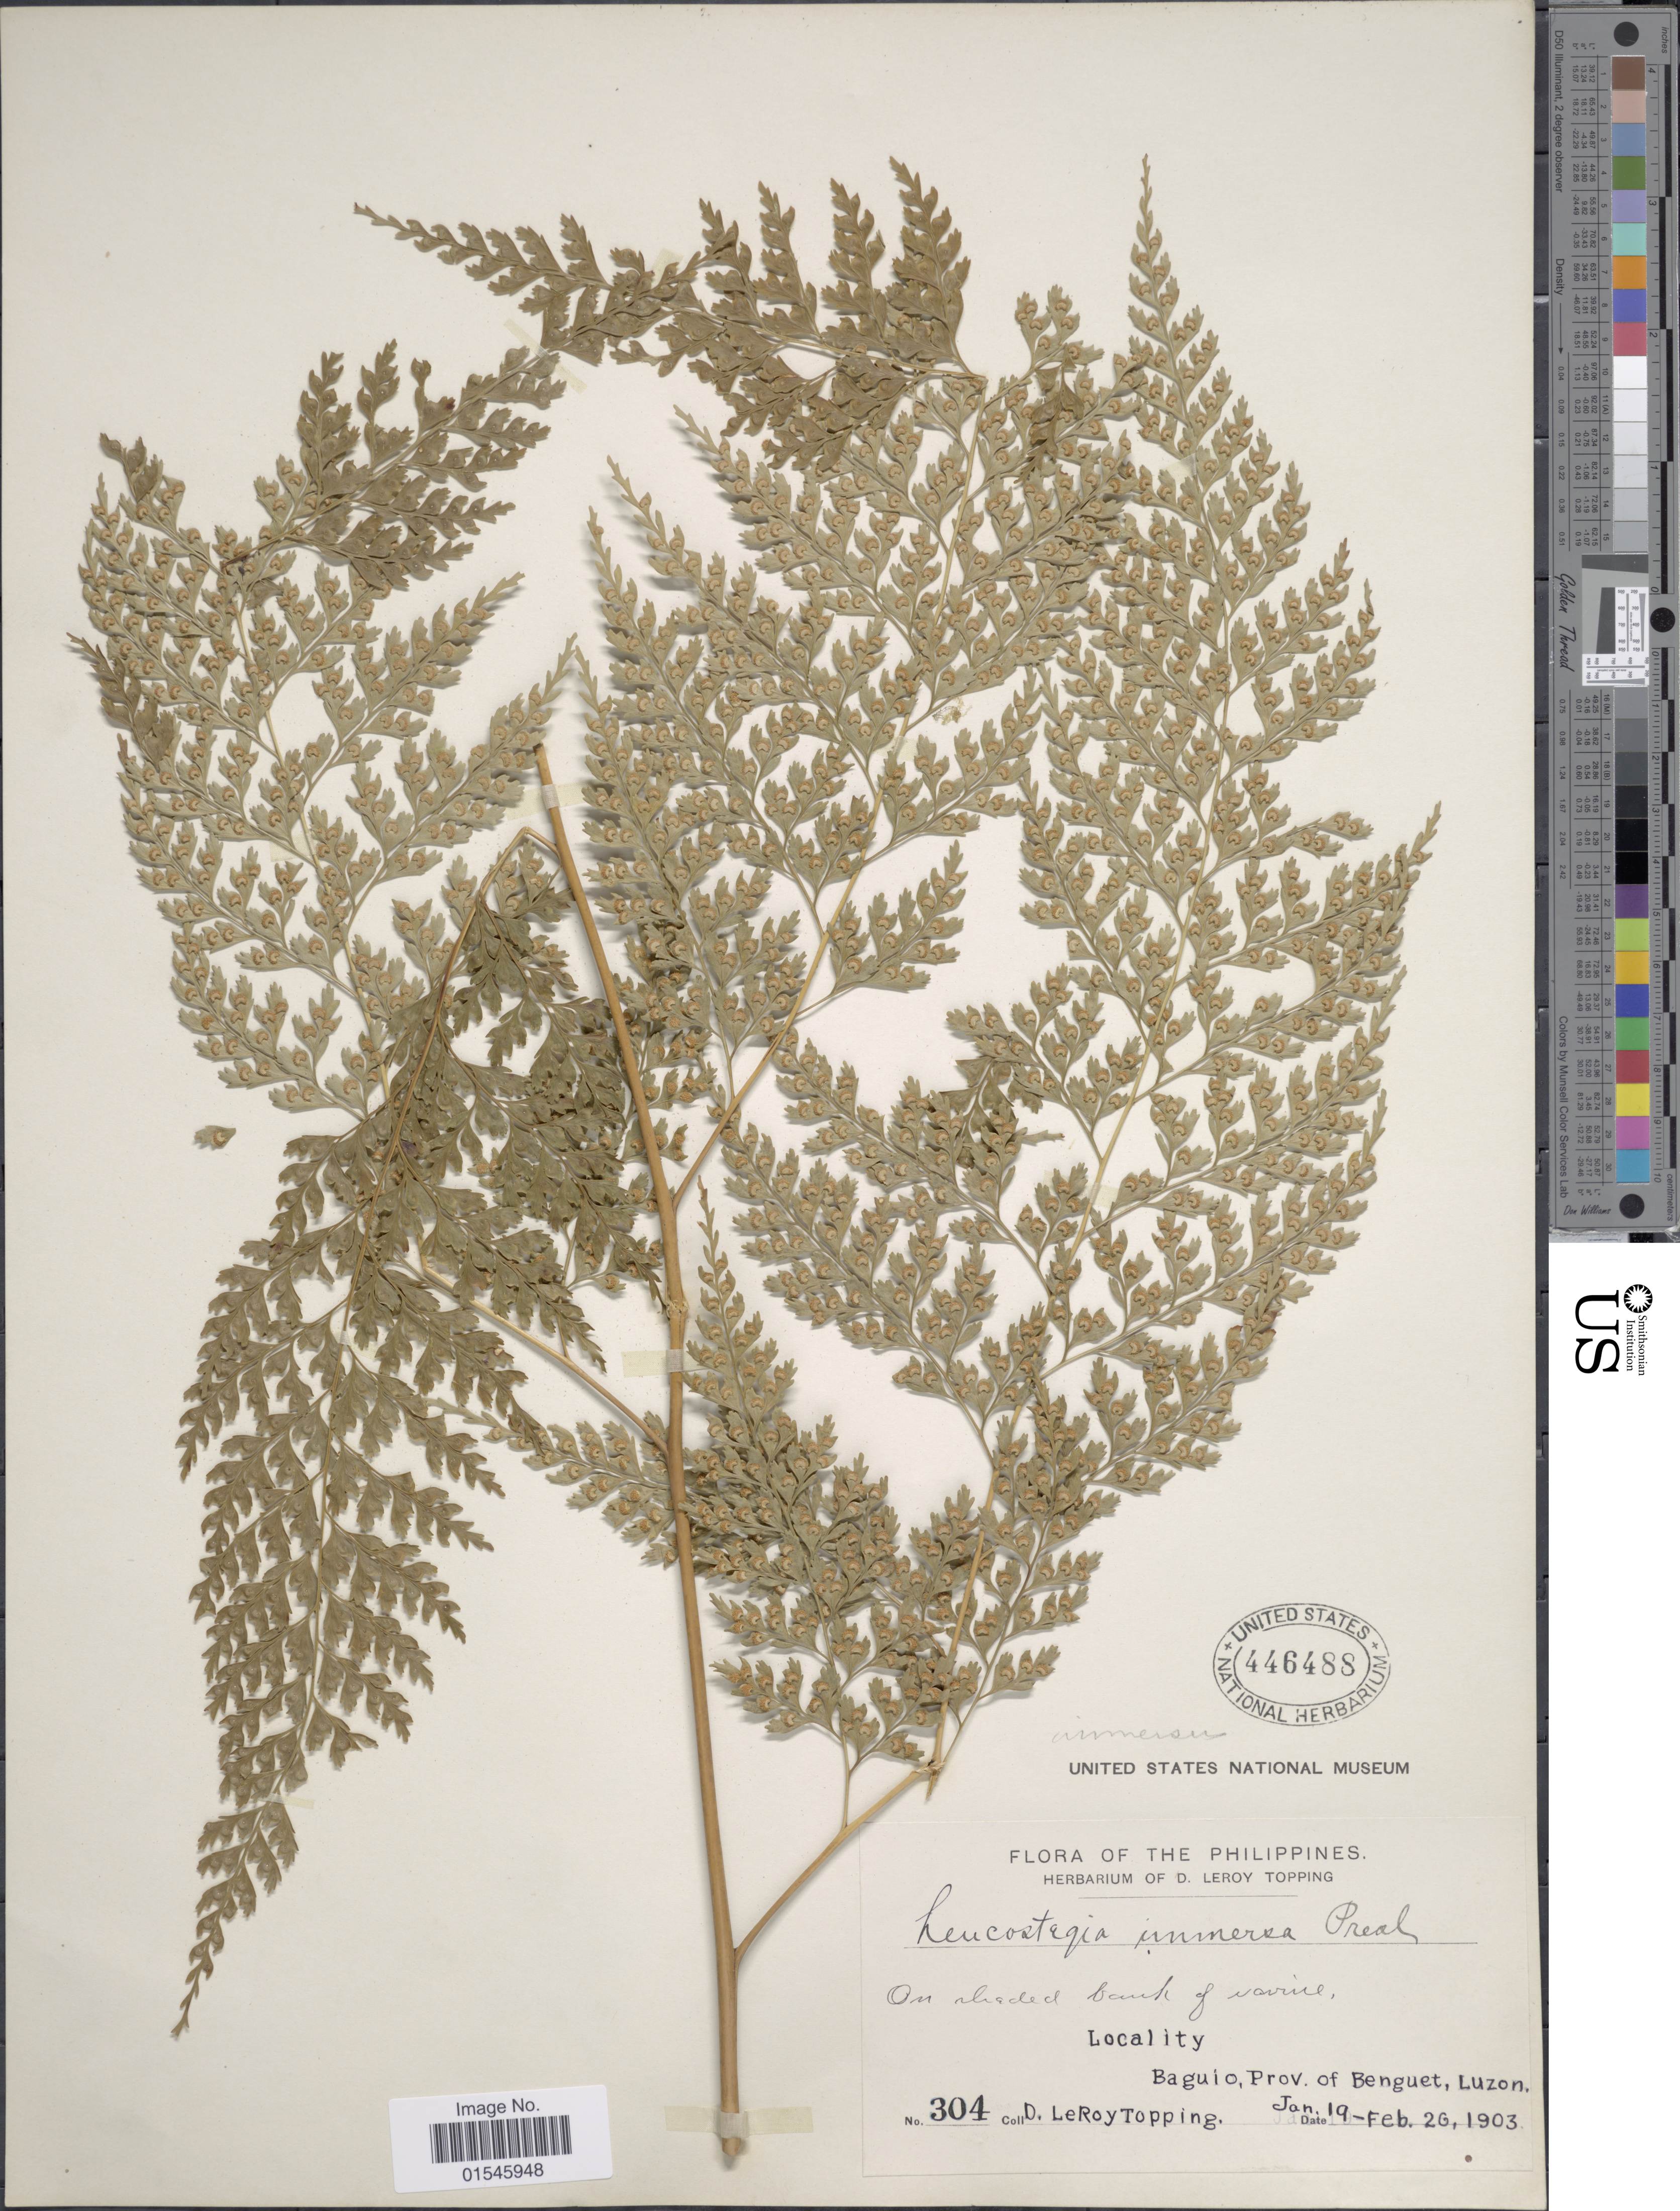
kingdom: Plantae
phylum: Tracheophyta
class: Polypodiopsida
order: Polypodiales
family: Hypodematiaceae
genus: Leucostegia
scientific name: Leucostegia truncata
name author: (D. Don) Fraser-Jenk.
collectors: D. L. Topping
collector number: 304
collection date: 1903-01-19/1903-02-26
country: Philippines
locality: Baguio, Prov. of Benguet, Luzon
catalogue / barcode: US 446488